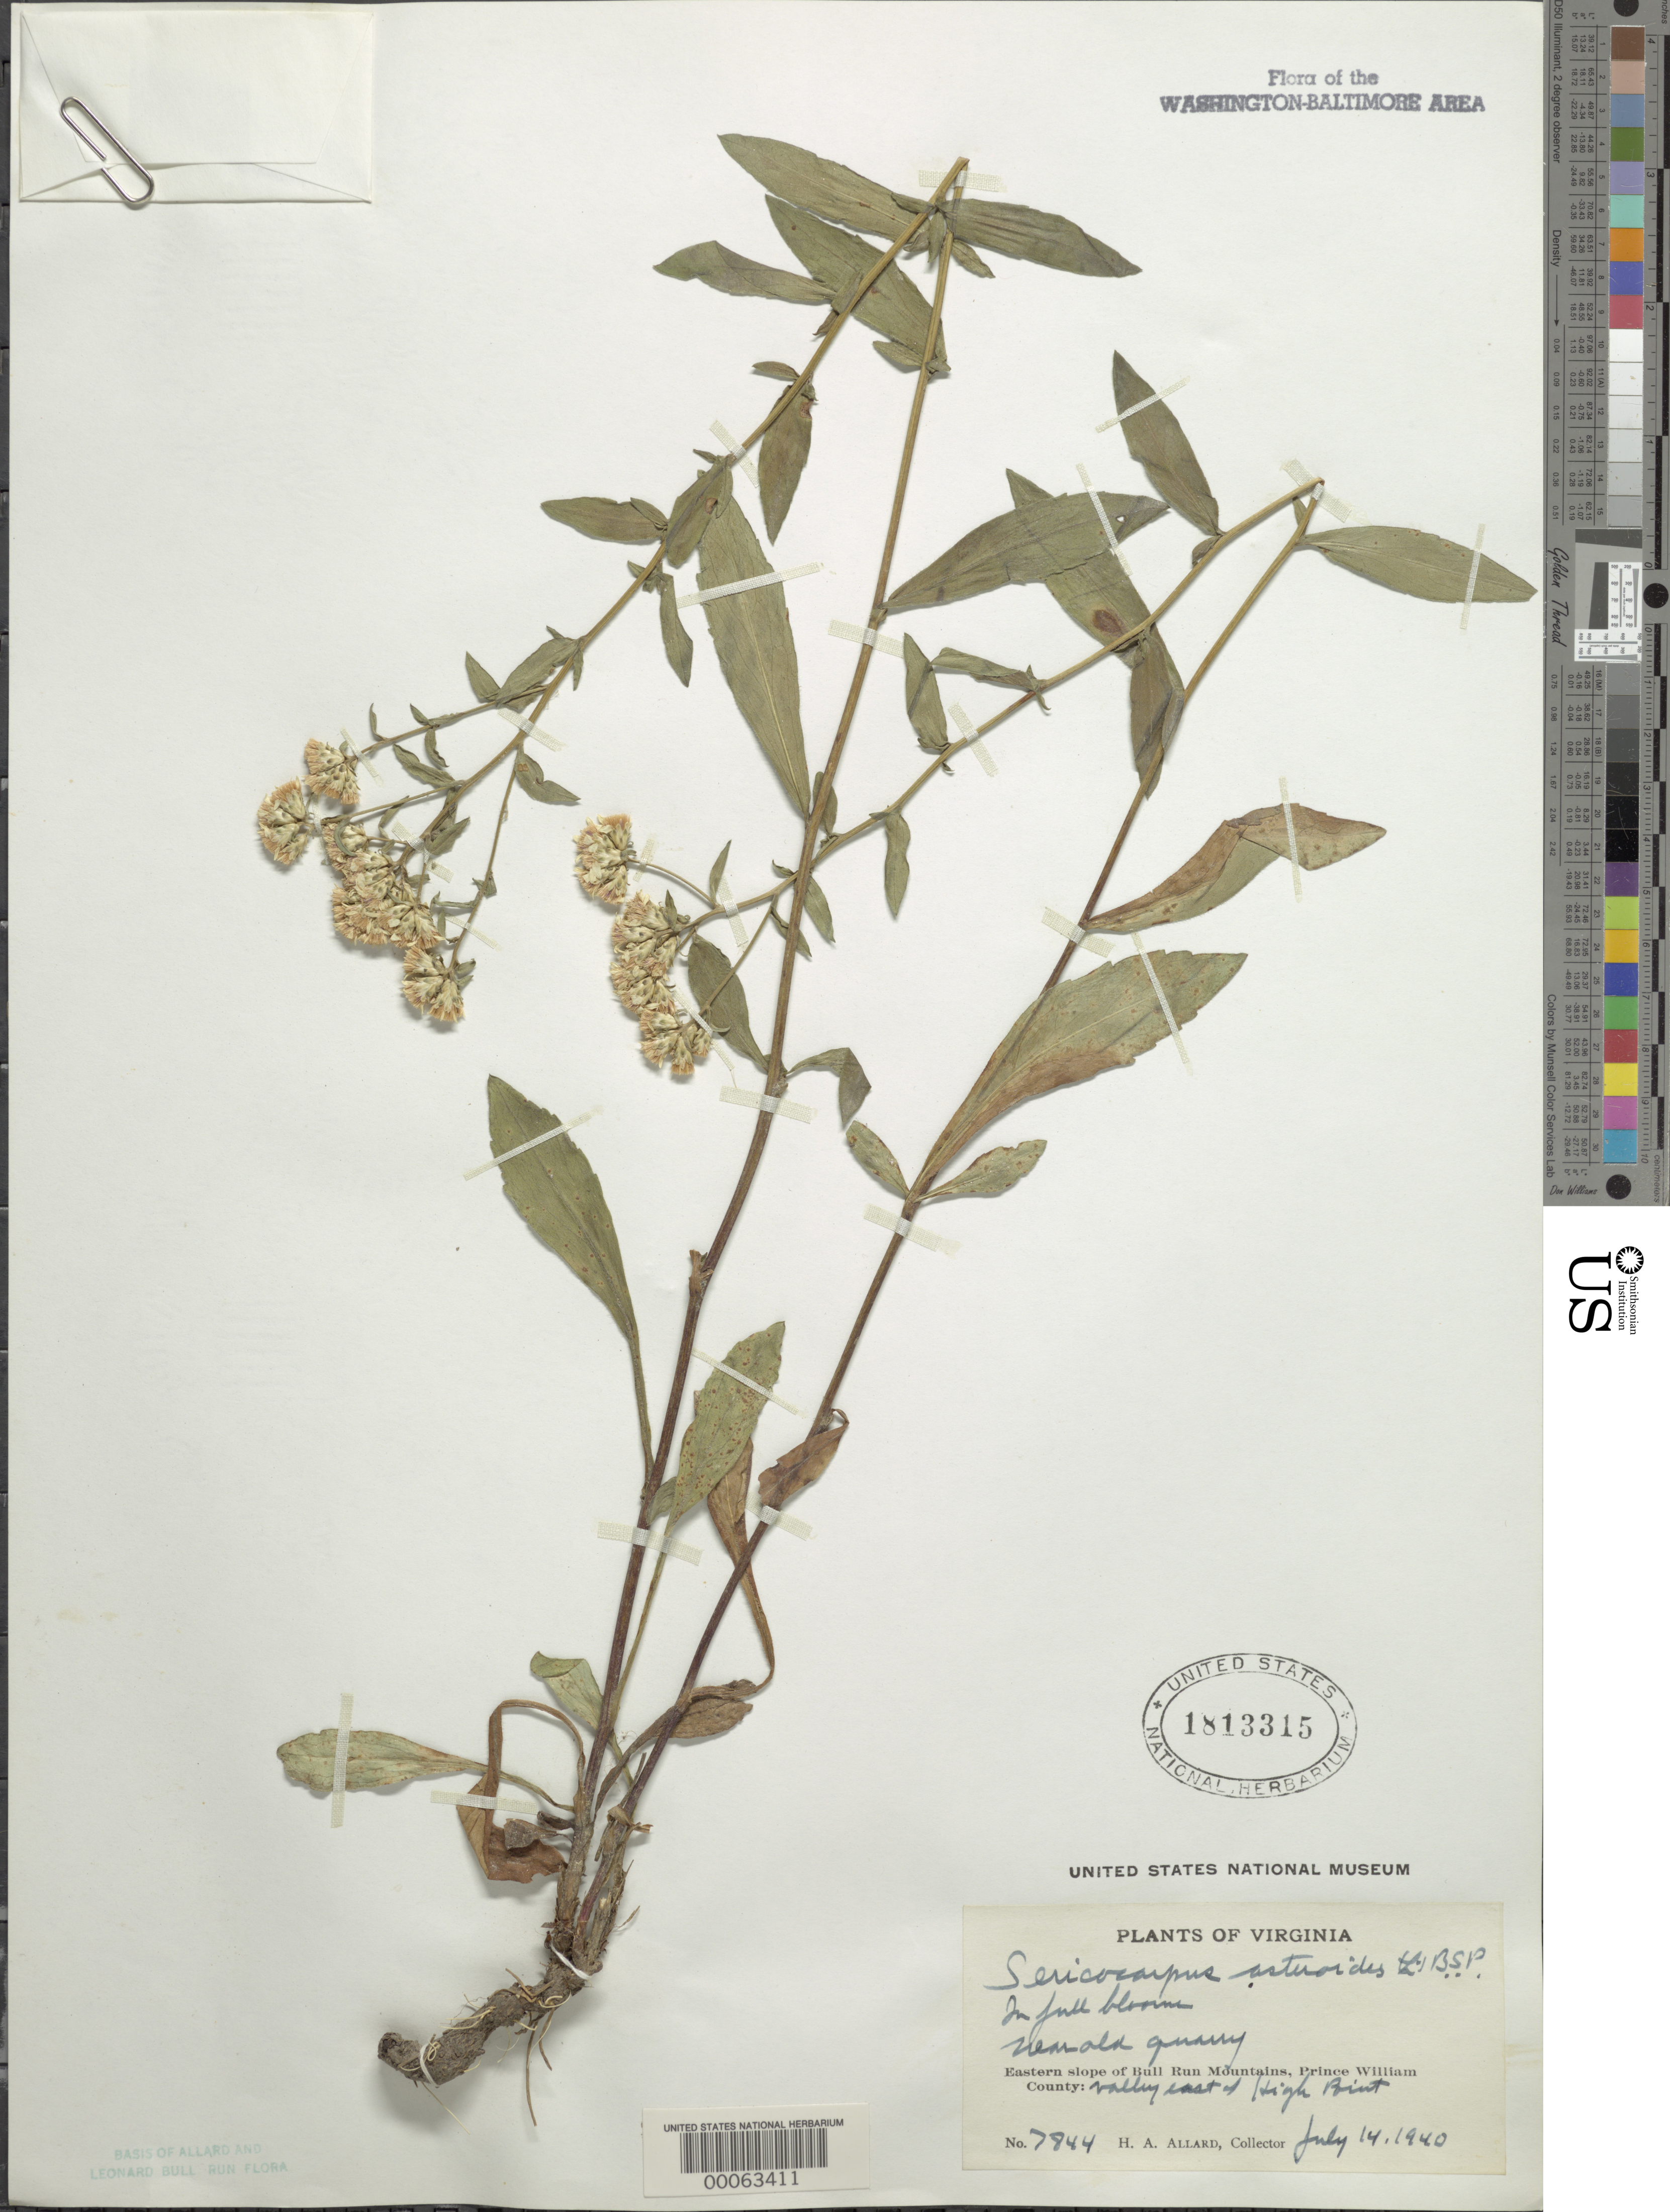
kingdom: Plantae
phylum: Tracheophyta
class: Magnoliopsida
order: Asterales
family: Asteraceae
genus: Sericocarpus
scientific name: Sericocarpus asteroides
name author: (L.) Britton, Stearns & Poggenb.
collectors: H. A. Allard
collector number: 7844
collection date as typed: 14 Jul 1940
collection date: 1940-07-14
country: United States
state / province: Virginia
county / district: Fauquier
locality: East of High Point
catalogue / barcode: US 1813315